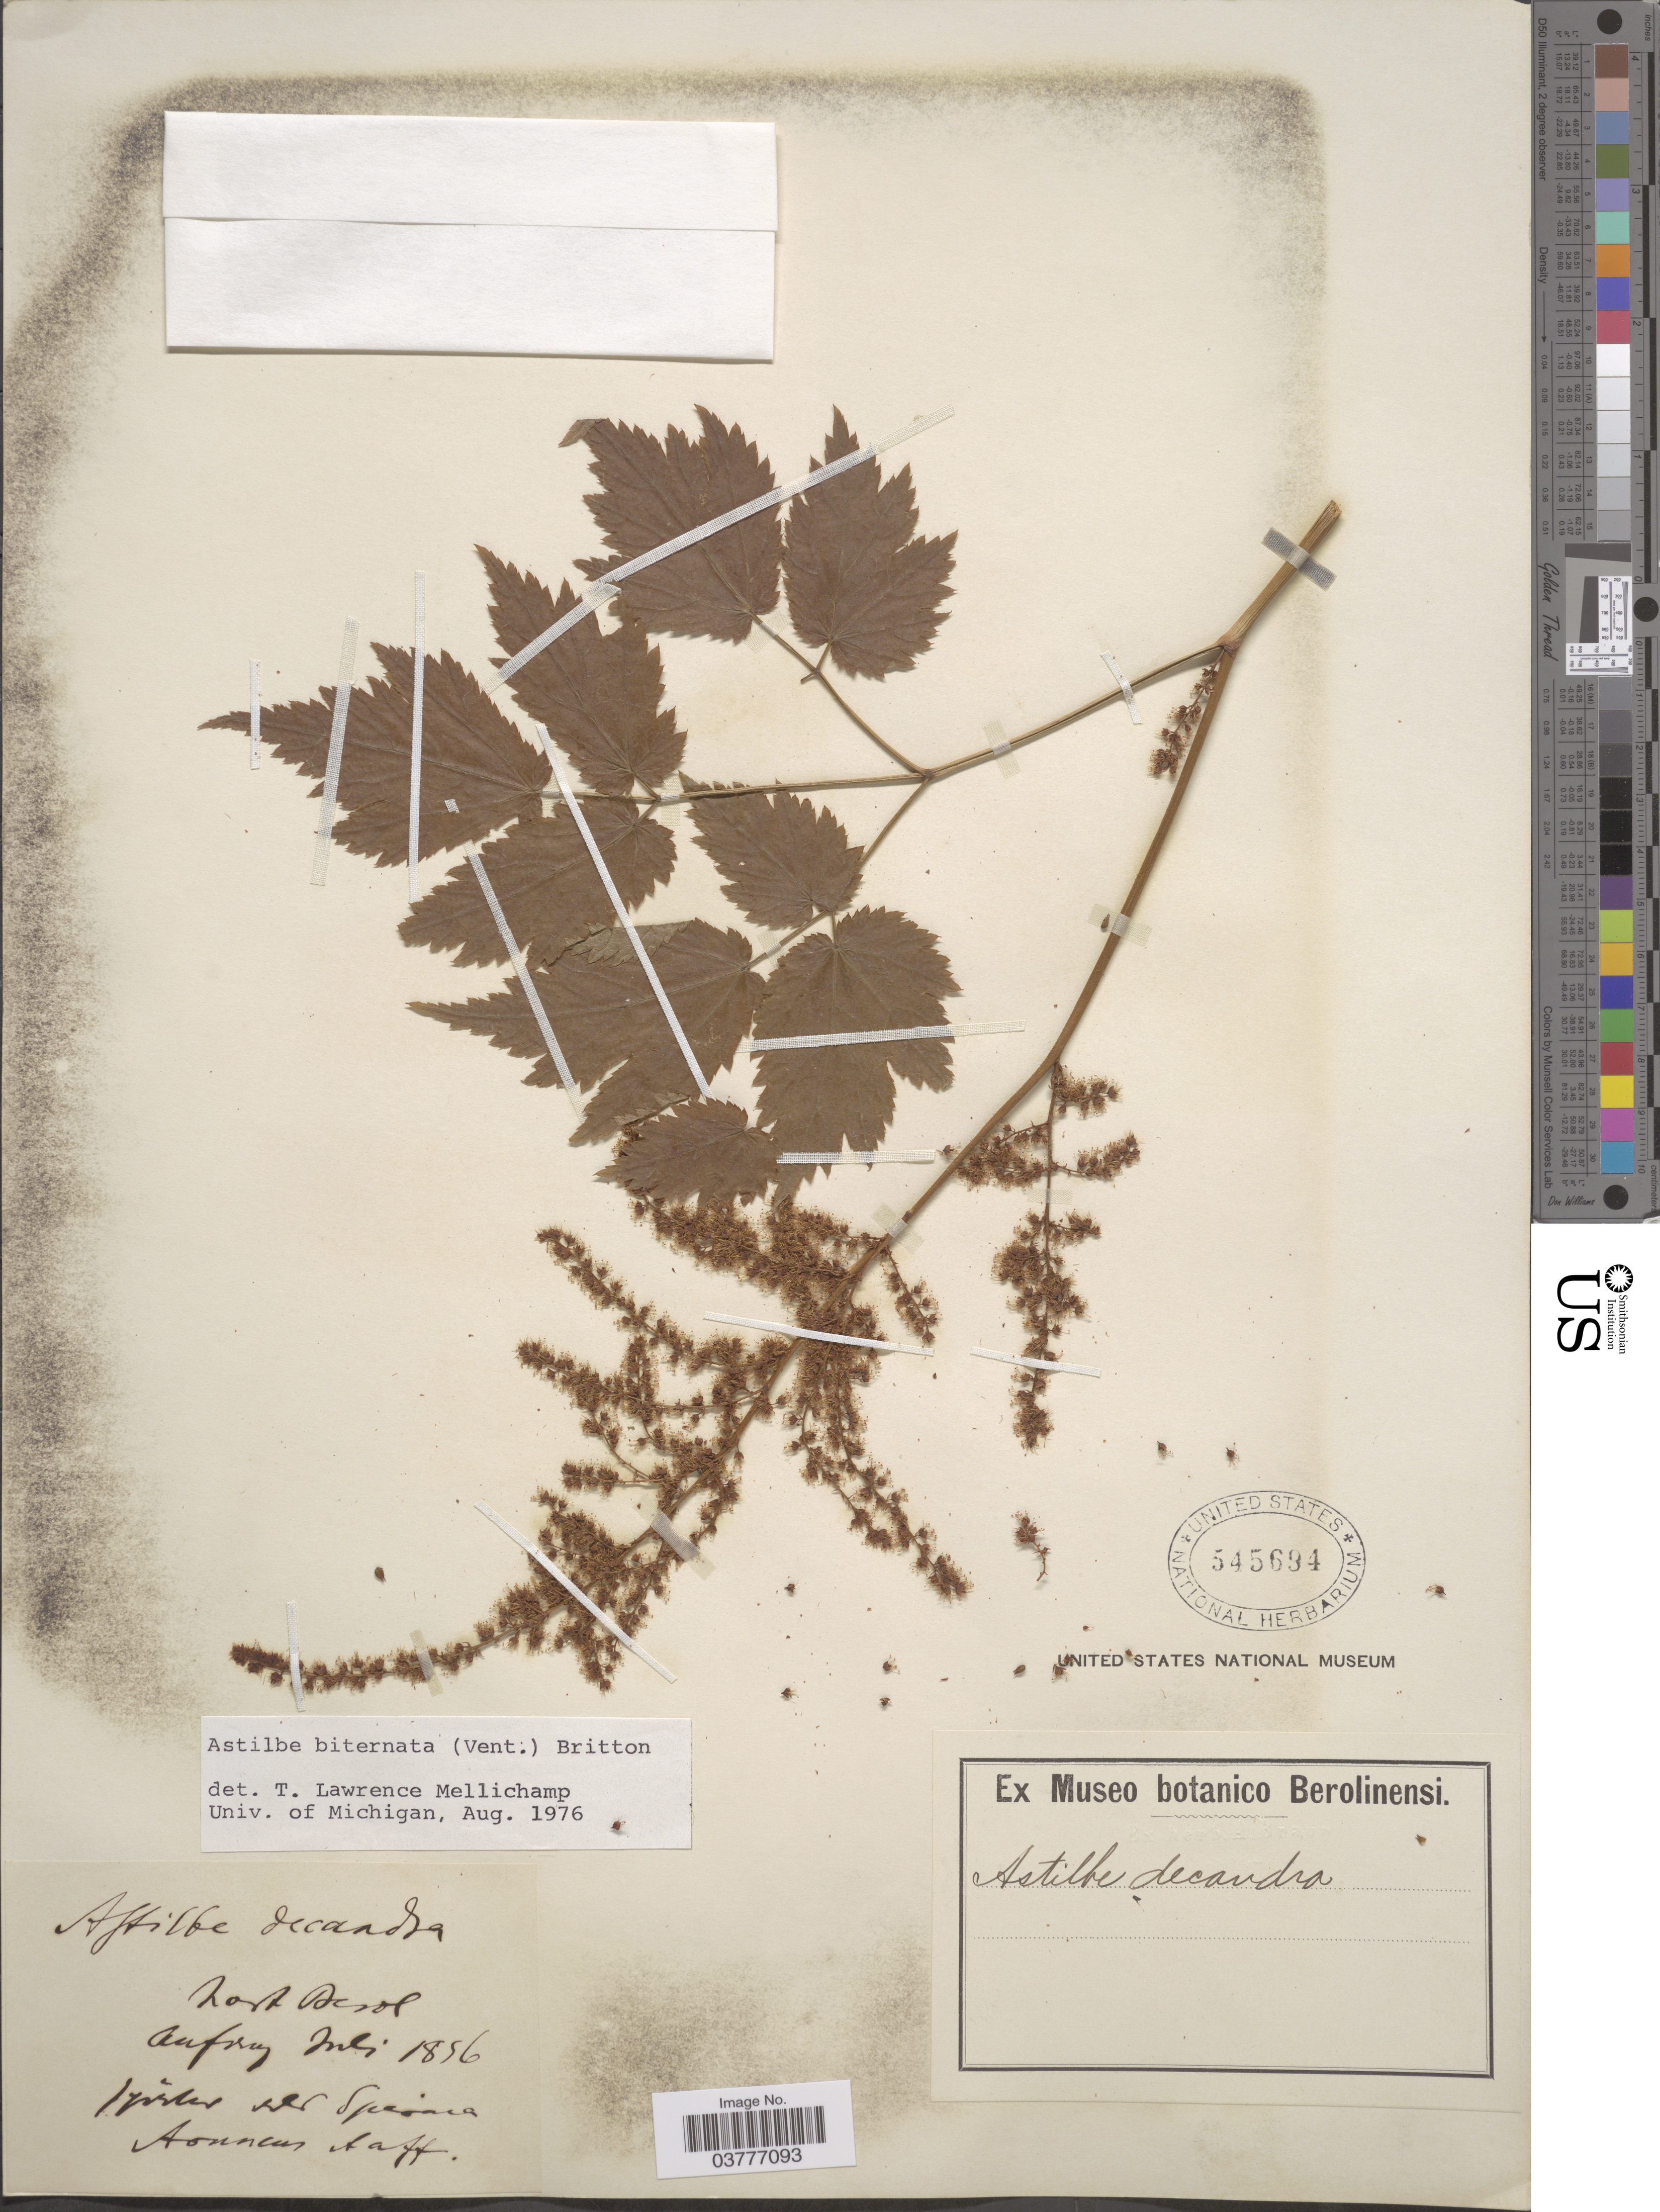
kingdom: Plantae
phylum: Tracheophyta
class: Magnoliopsida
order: Saxifragales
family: Saxifragaceae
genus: Astilbe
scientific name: Astilbe biternata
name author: (Vent.) Britton ex Kearney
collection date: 1856-07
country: Germany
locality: Hort Berol.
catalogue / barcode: US 545694